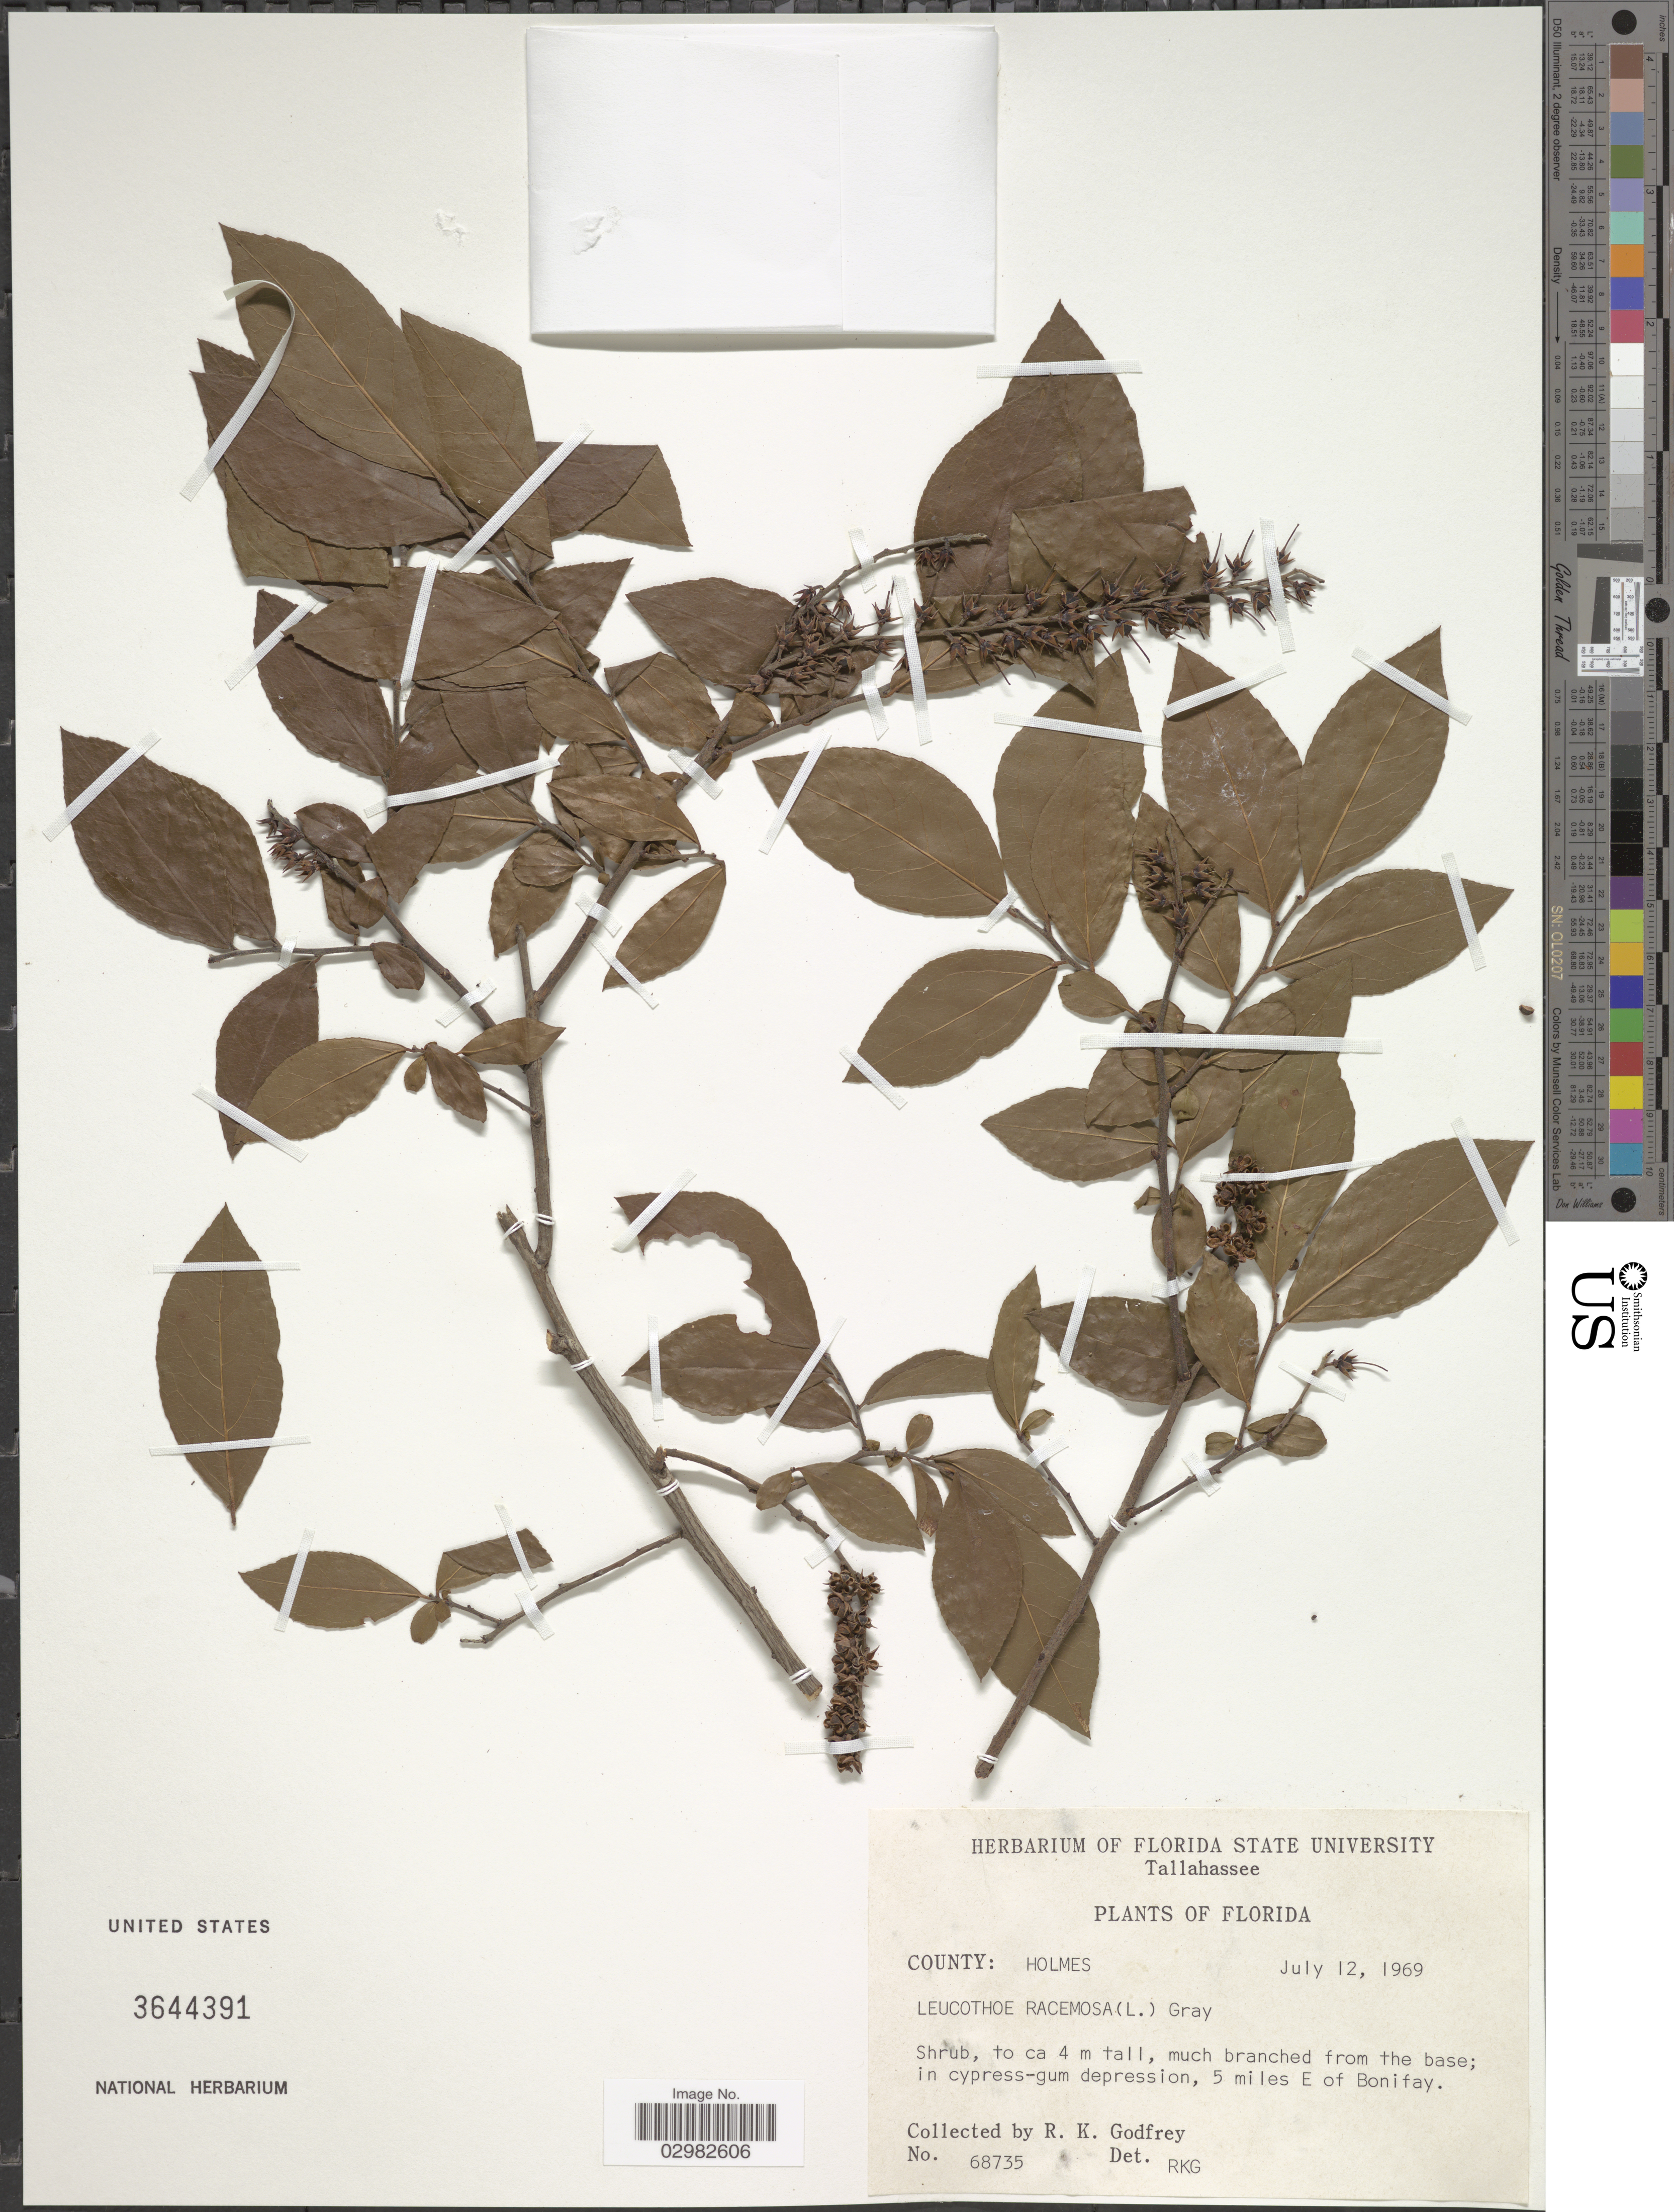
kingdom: Plantae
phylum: Tracheophyta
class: Magnoliopsida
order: Ericales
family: Ericaceae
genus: Leucothoe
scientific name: Leucothoë racemosa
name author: (L.) A. Gray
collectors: R. K. Godfrey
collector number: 68735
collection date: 1969-07-12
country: United States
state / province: Florida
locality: County Holmes, 5 miles E of Bonifay.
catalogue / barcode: US 3644391